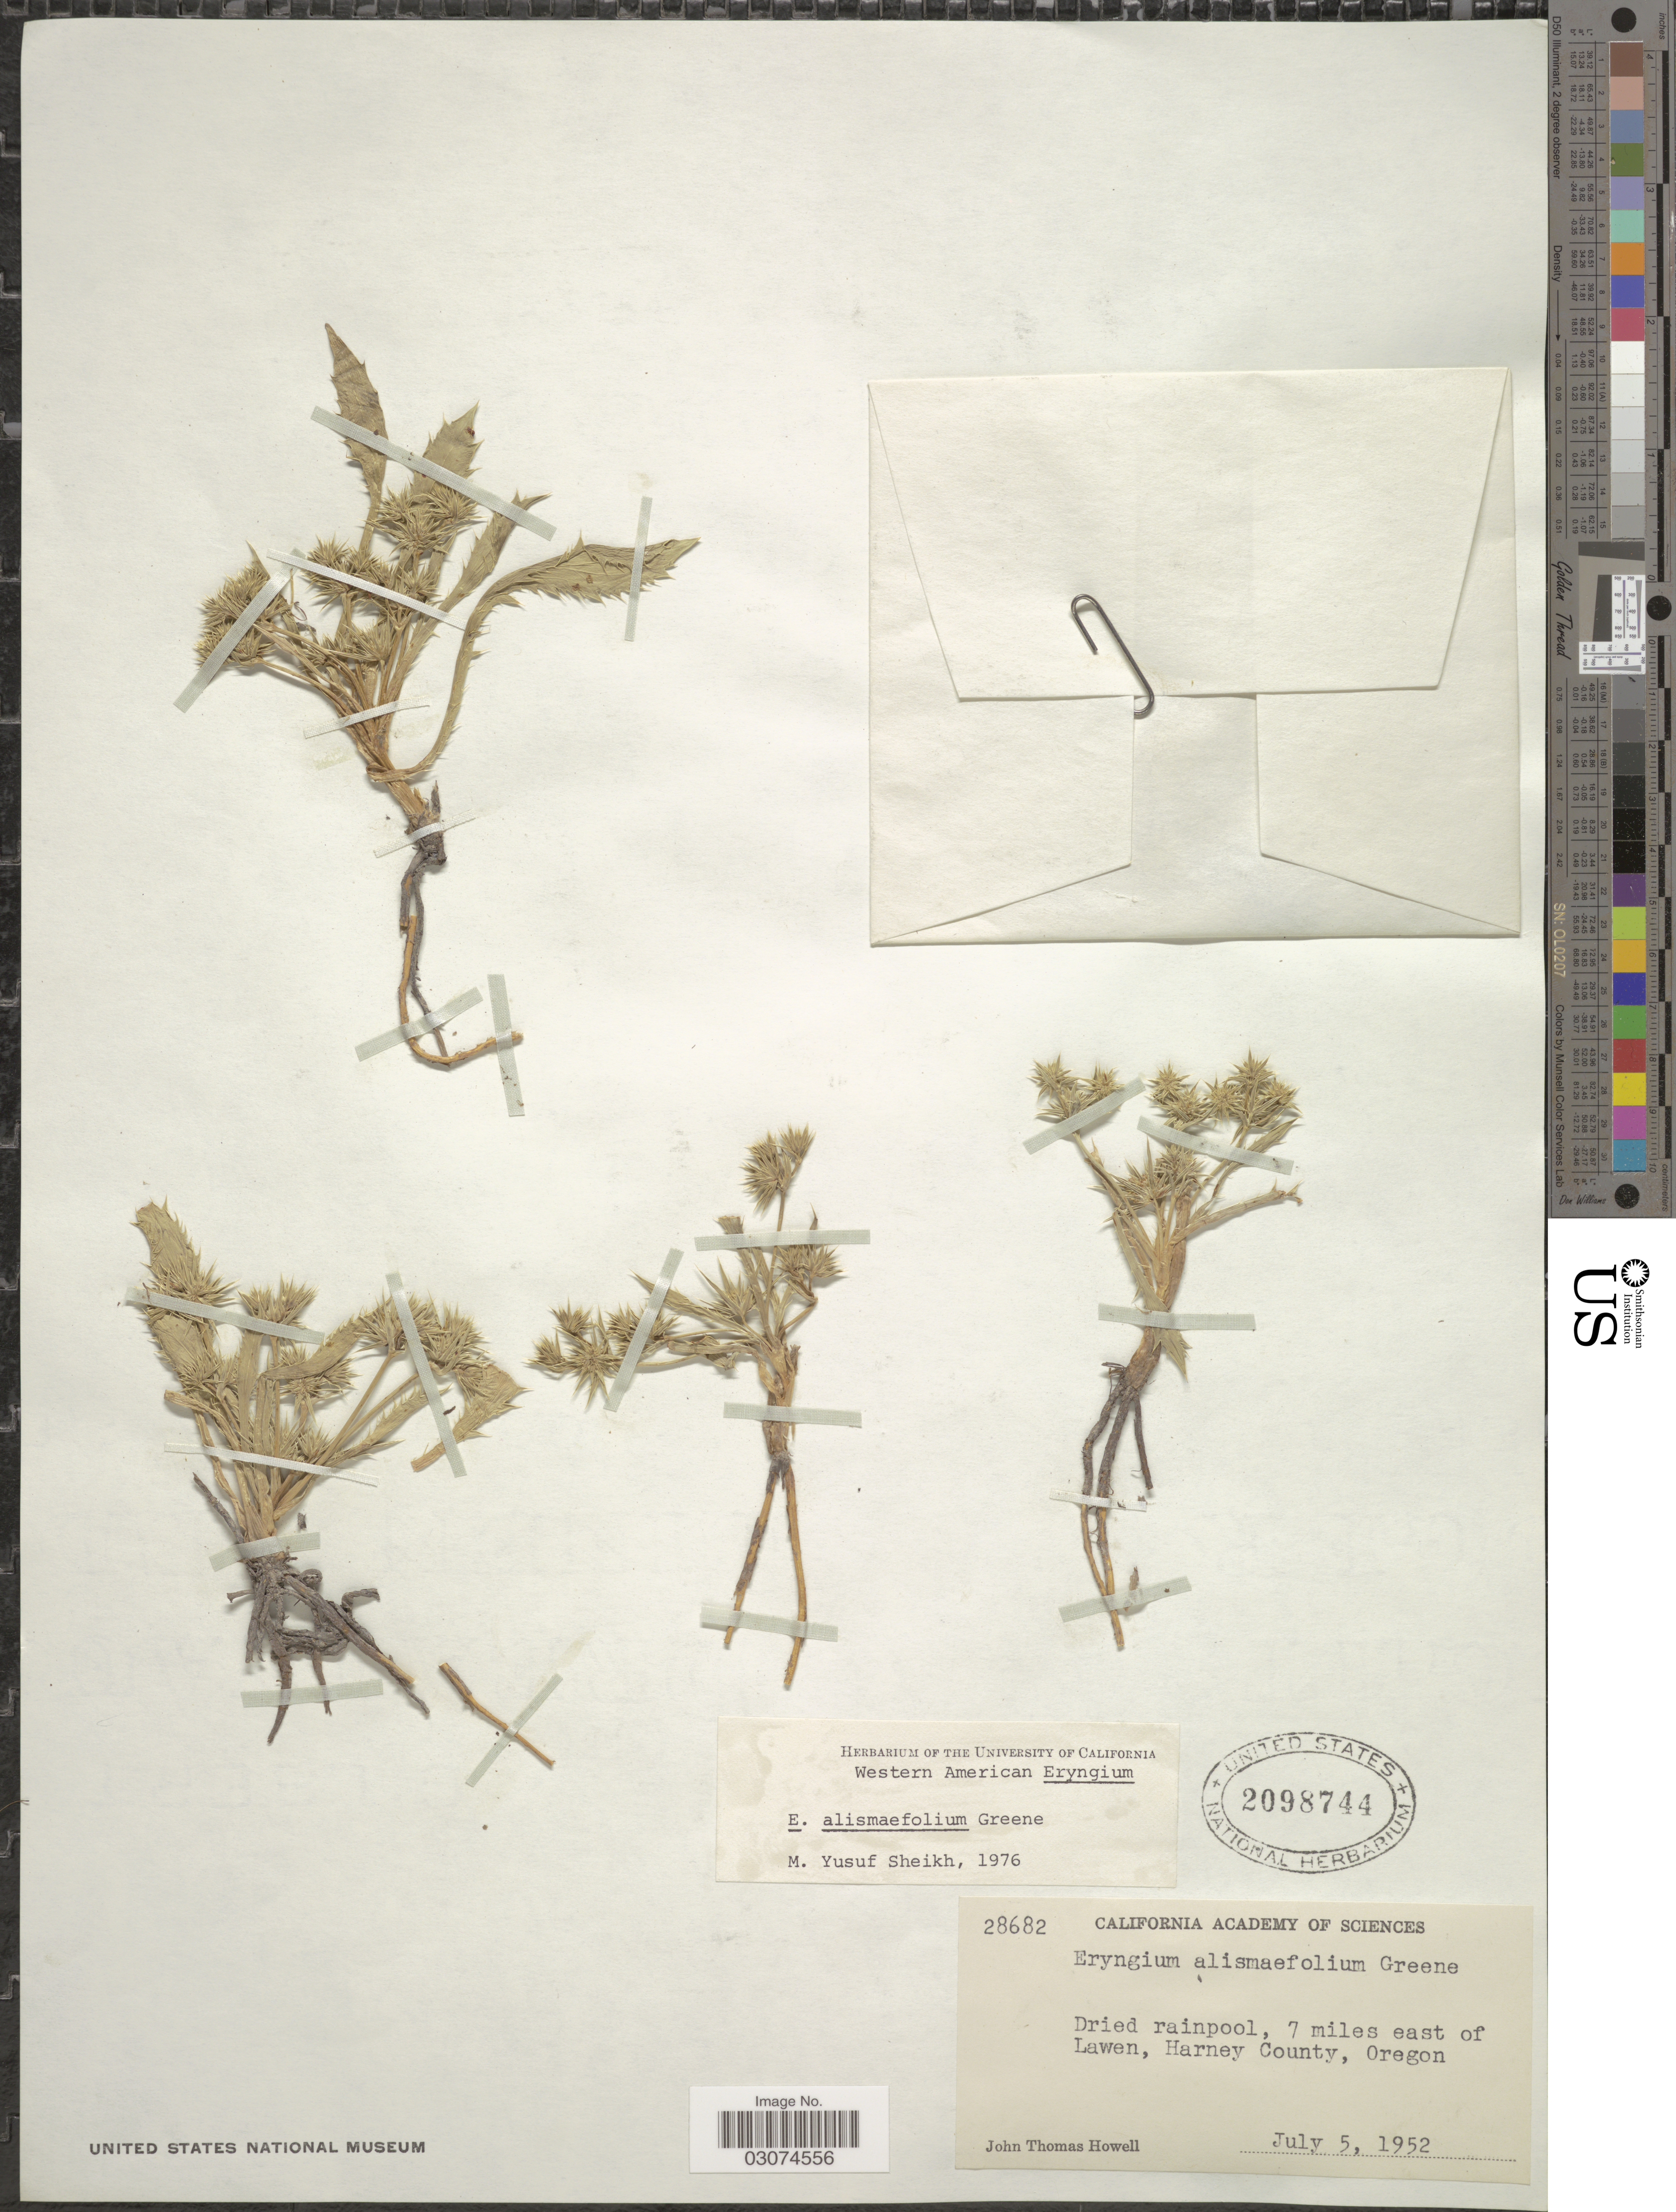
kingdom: Plantae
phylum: Tracheophyta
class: Magnoliopsida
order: Apiales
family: Apiaceae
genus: Eryngium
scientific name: Eryngium alismifolium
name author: Greene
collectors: J. T. Howell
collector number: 28682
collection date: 1952-07-05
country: United States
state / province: Oregon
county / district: Harney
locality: Dried rainpool, 7 miles east of Lawen, Harney County.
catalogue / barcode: US 2098744